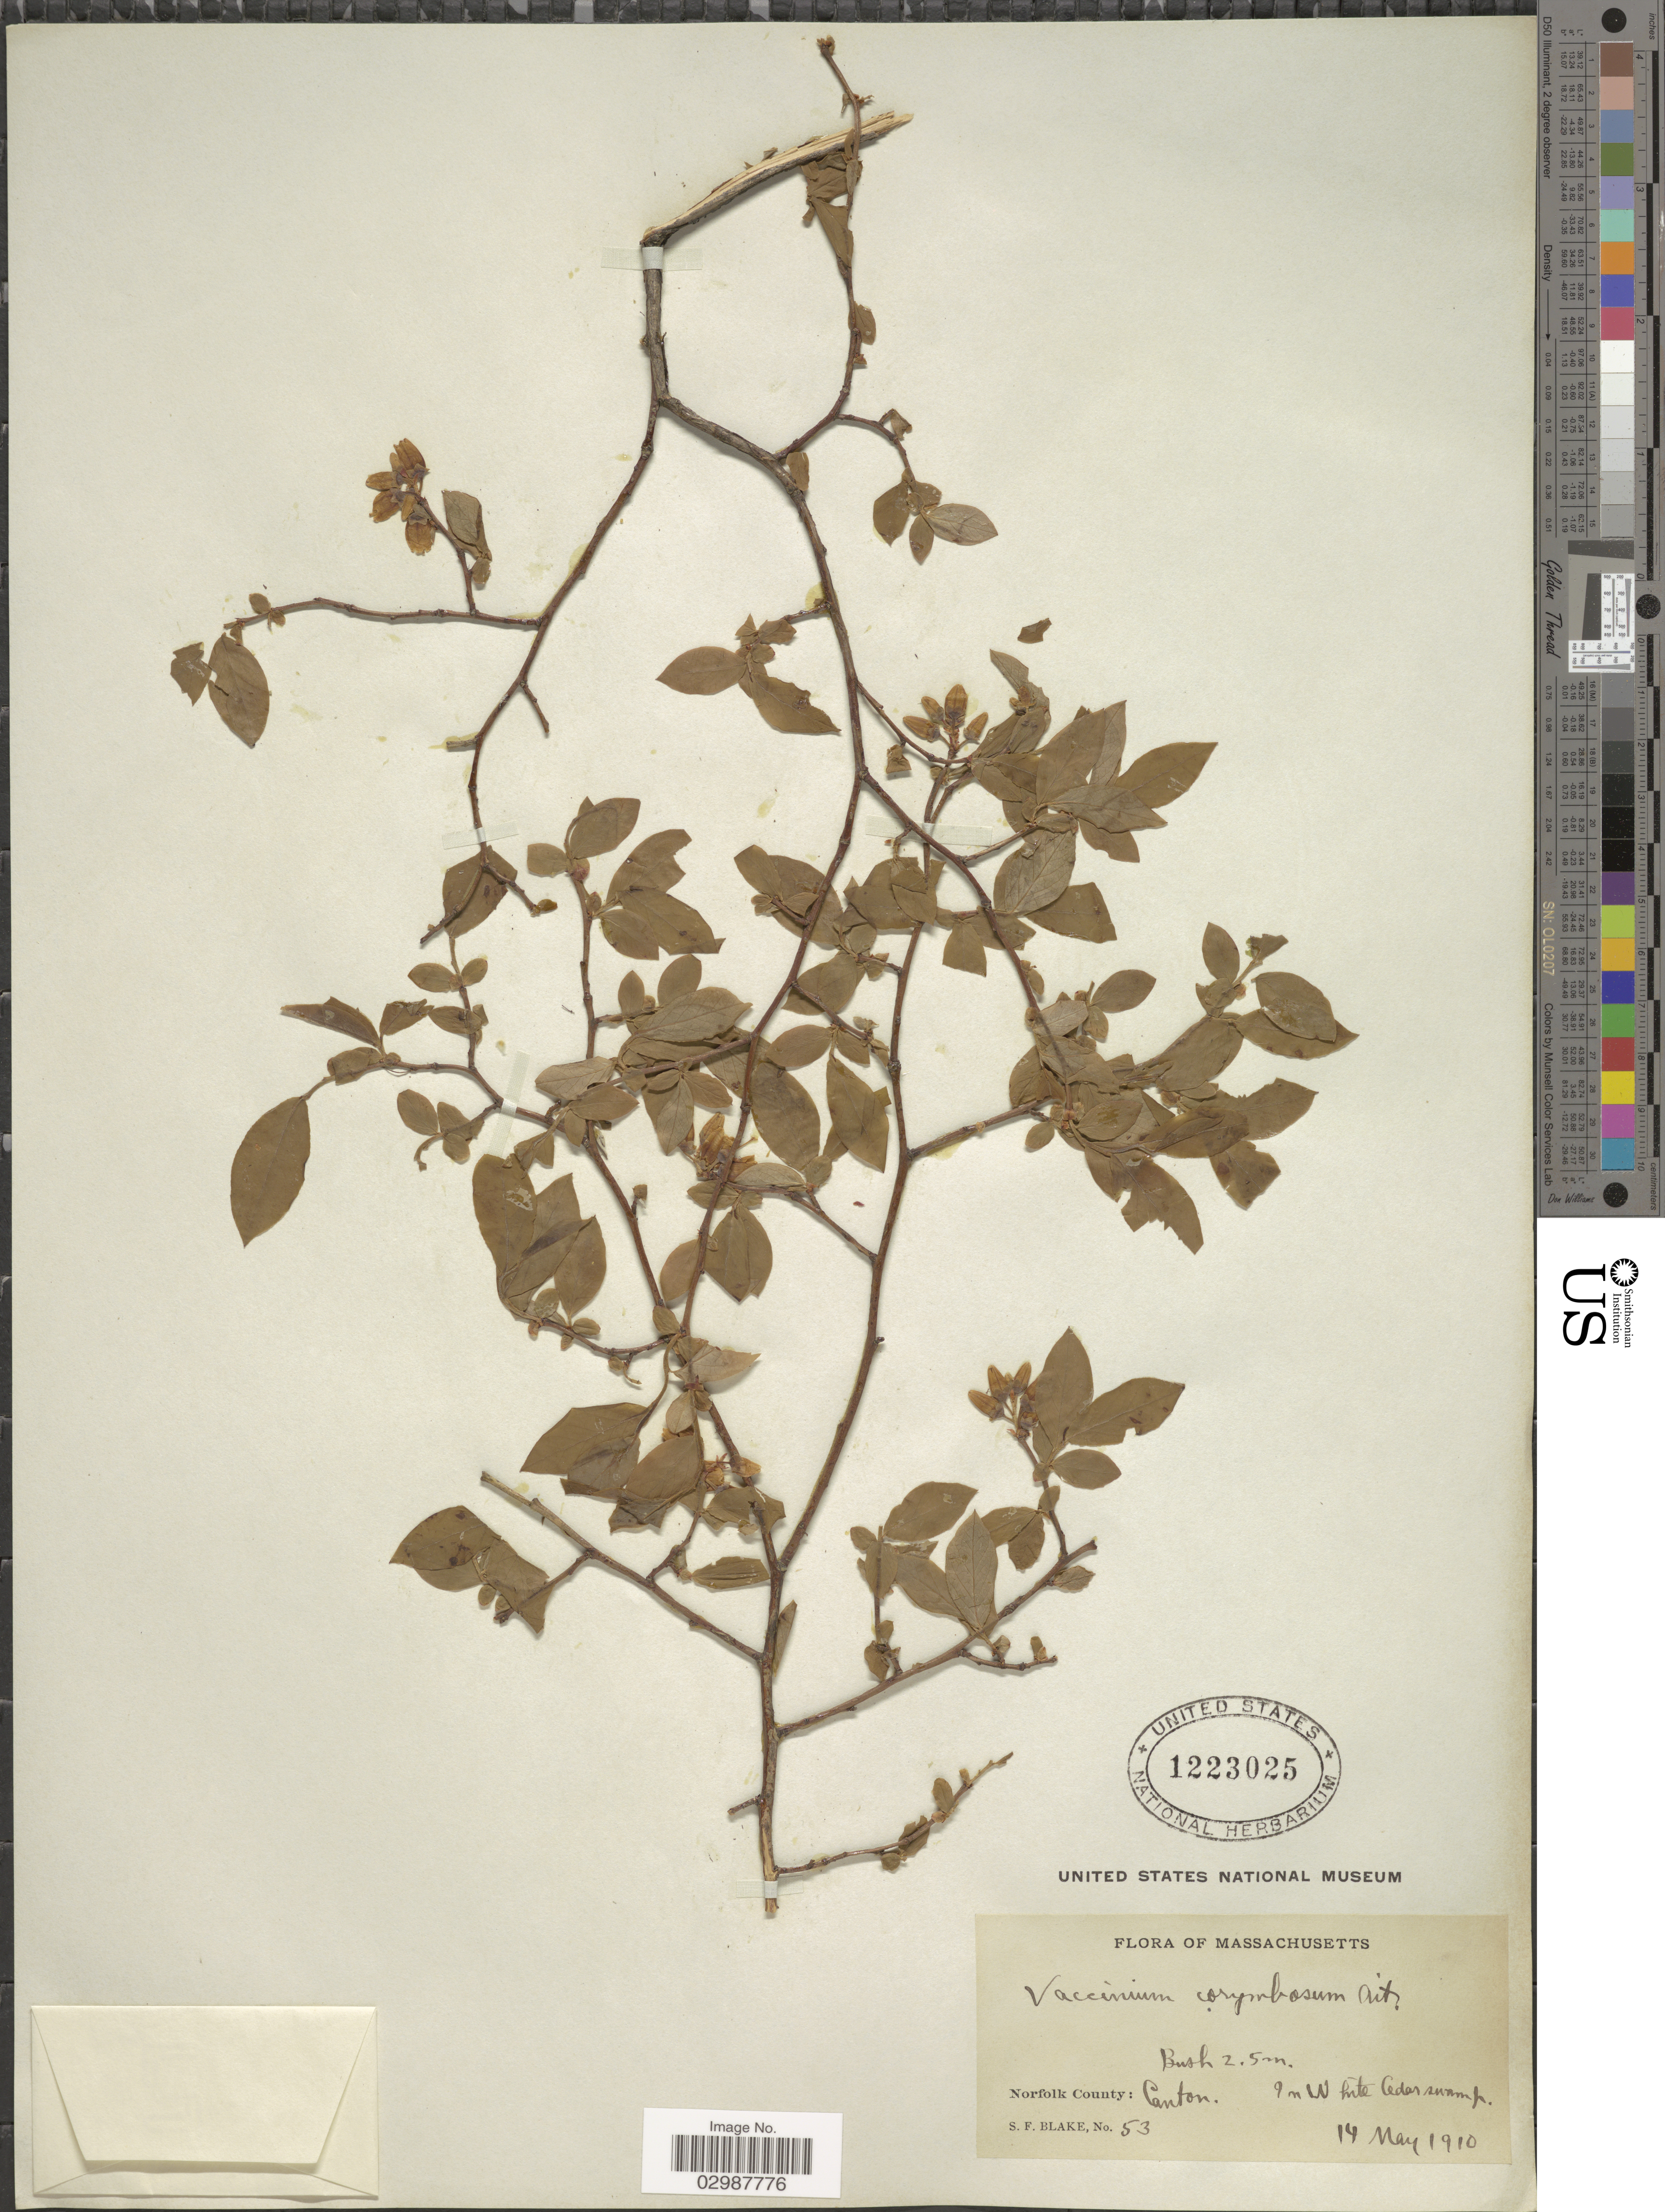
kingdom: Plantae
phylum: Tracheophyta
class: Magnoliopsida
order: Ericales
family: Ericaceae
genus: Vaccinium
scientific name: Vaccinium corymbosum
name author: L.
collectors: S. Blake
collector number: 53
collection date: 1910-05-14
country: United States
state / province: Massachusetts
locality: Norfolk County: Canton. In White Cedar Swamp.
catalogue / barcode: US 1223025